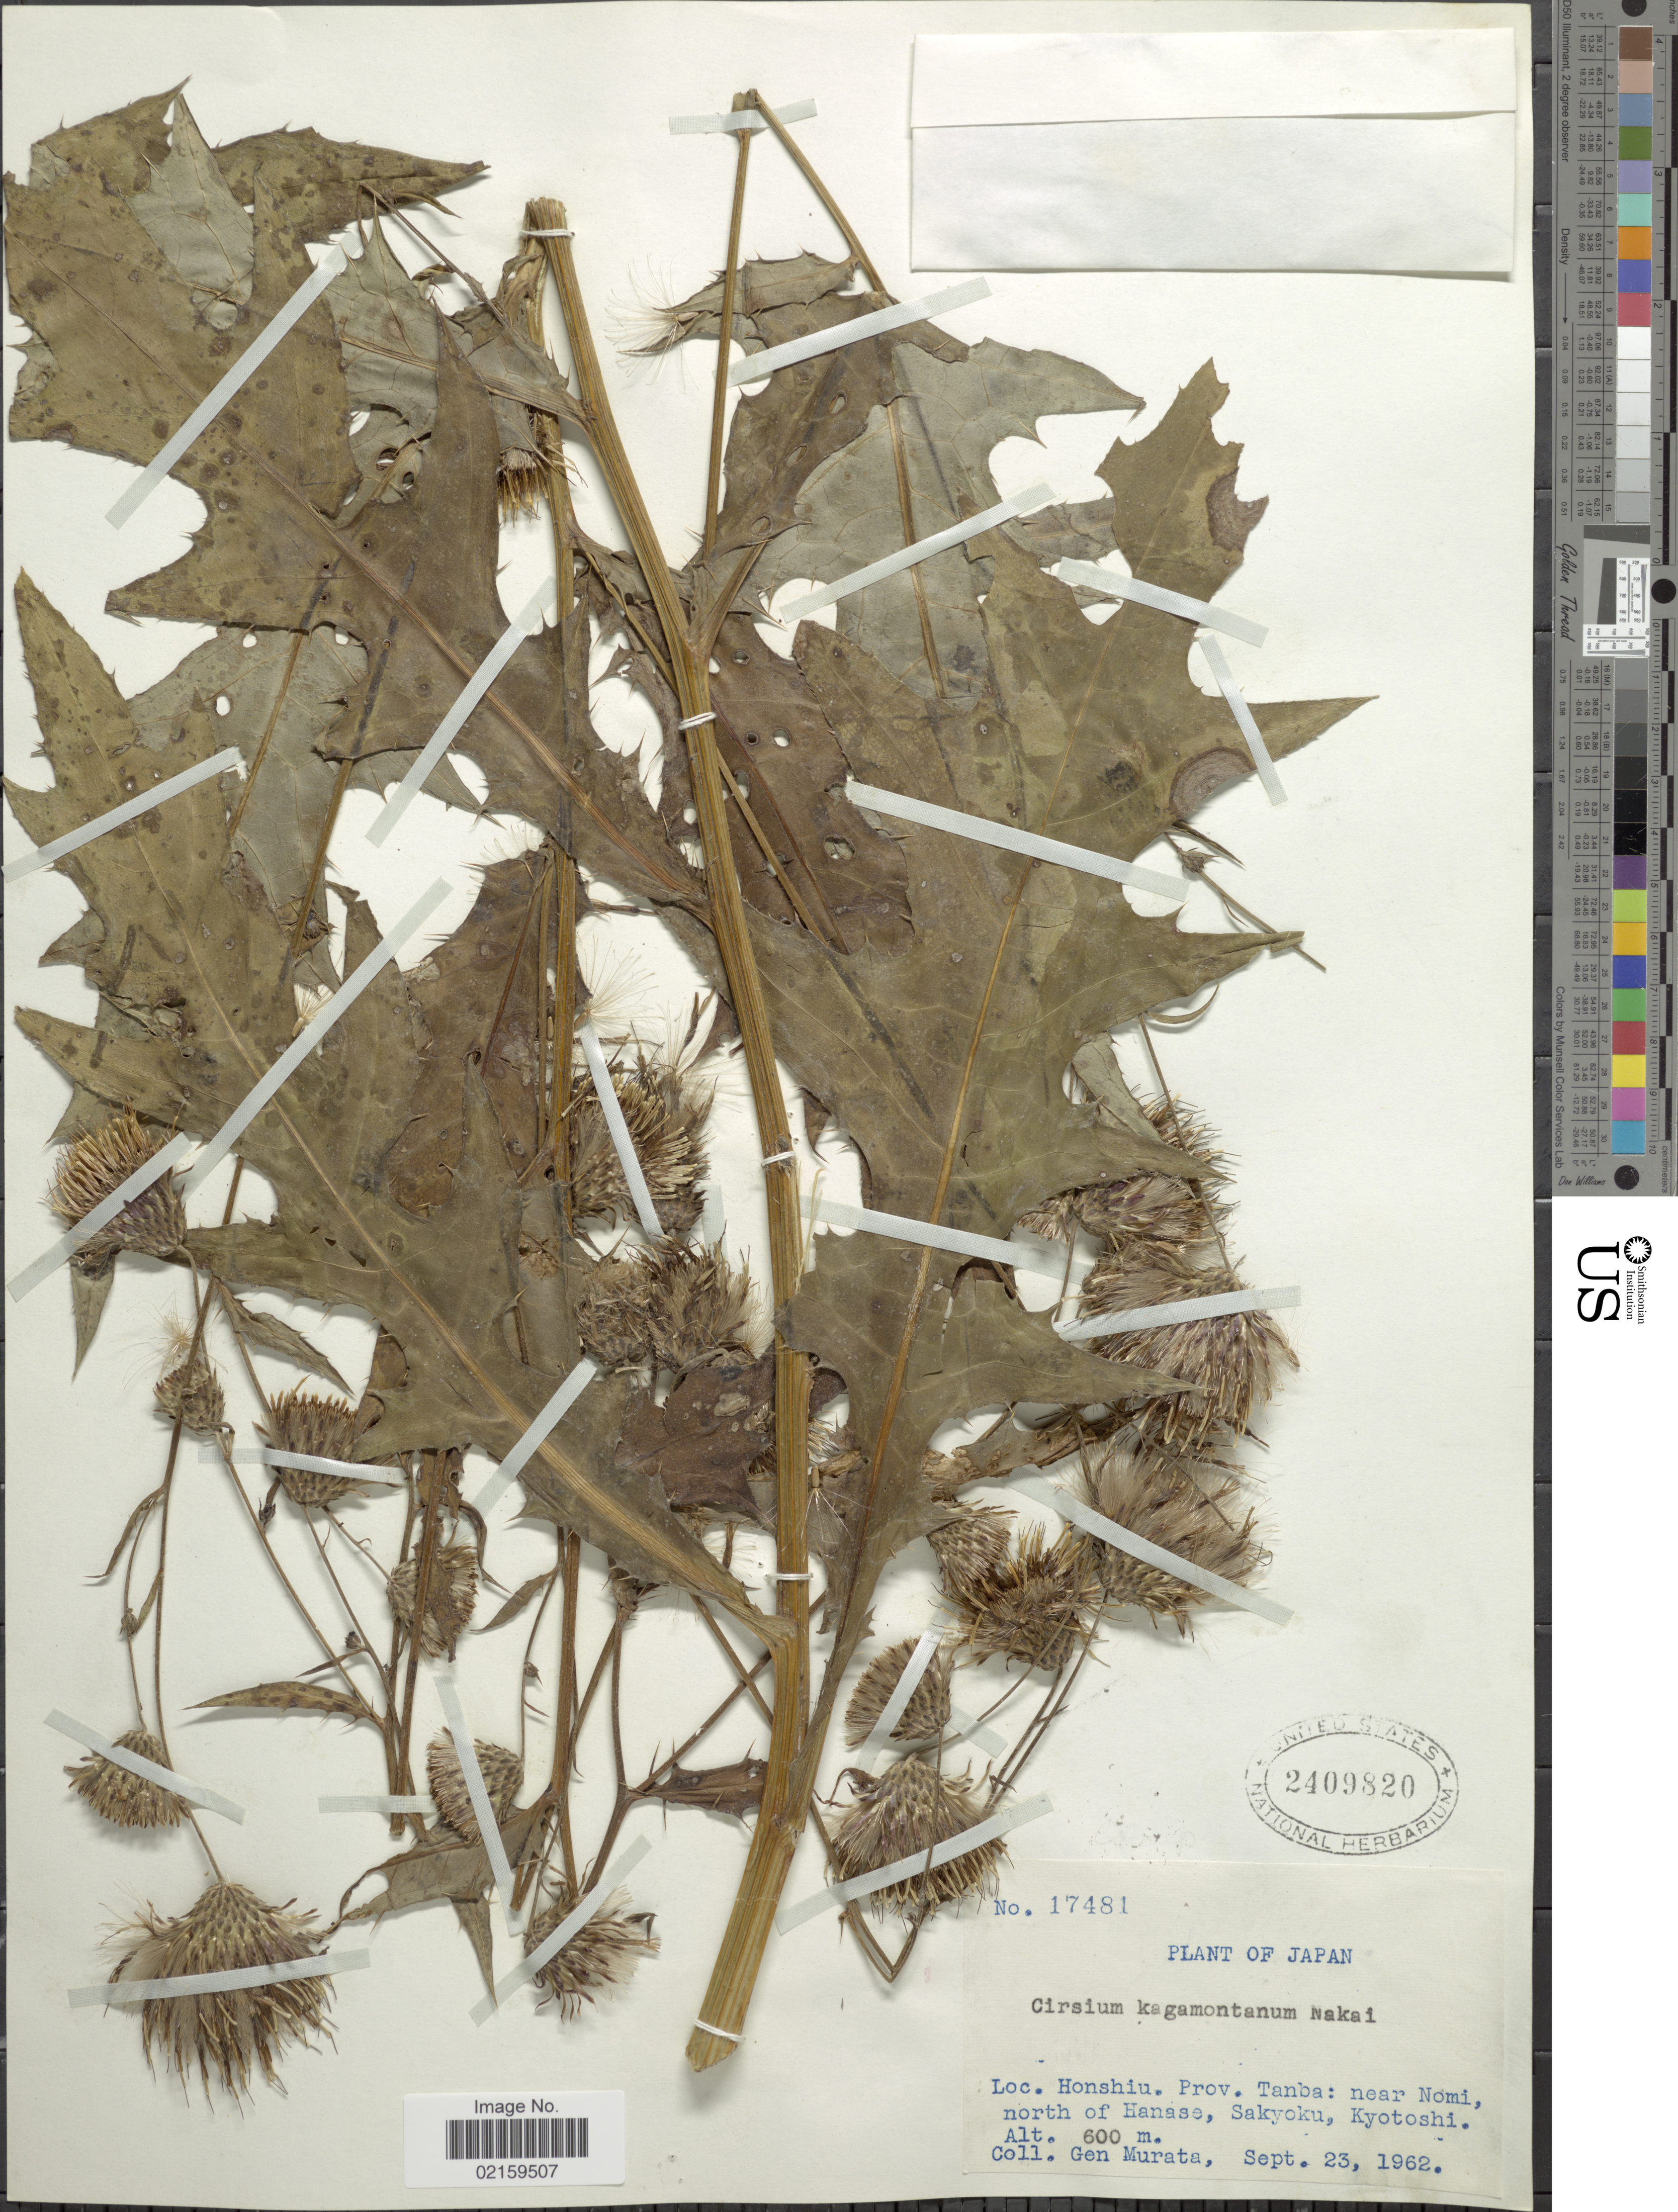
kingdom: Plantae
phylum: Tracheophyta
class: Magnoliopsida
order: Asterales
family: Asteraceae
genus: Cirsium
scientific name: Cirsium kagamontanum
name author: Nakai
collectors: G. Murata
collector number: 17481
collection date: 1962-09-23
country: Japan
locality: Honshiu. Prov. Tanba: near Nomi, north of Hanase, Sakyoku, Kyotoshi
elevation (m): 600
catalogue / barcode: US 2409820